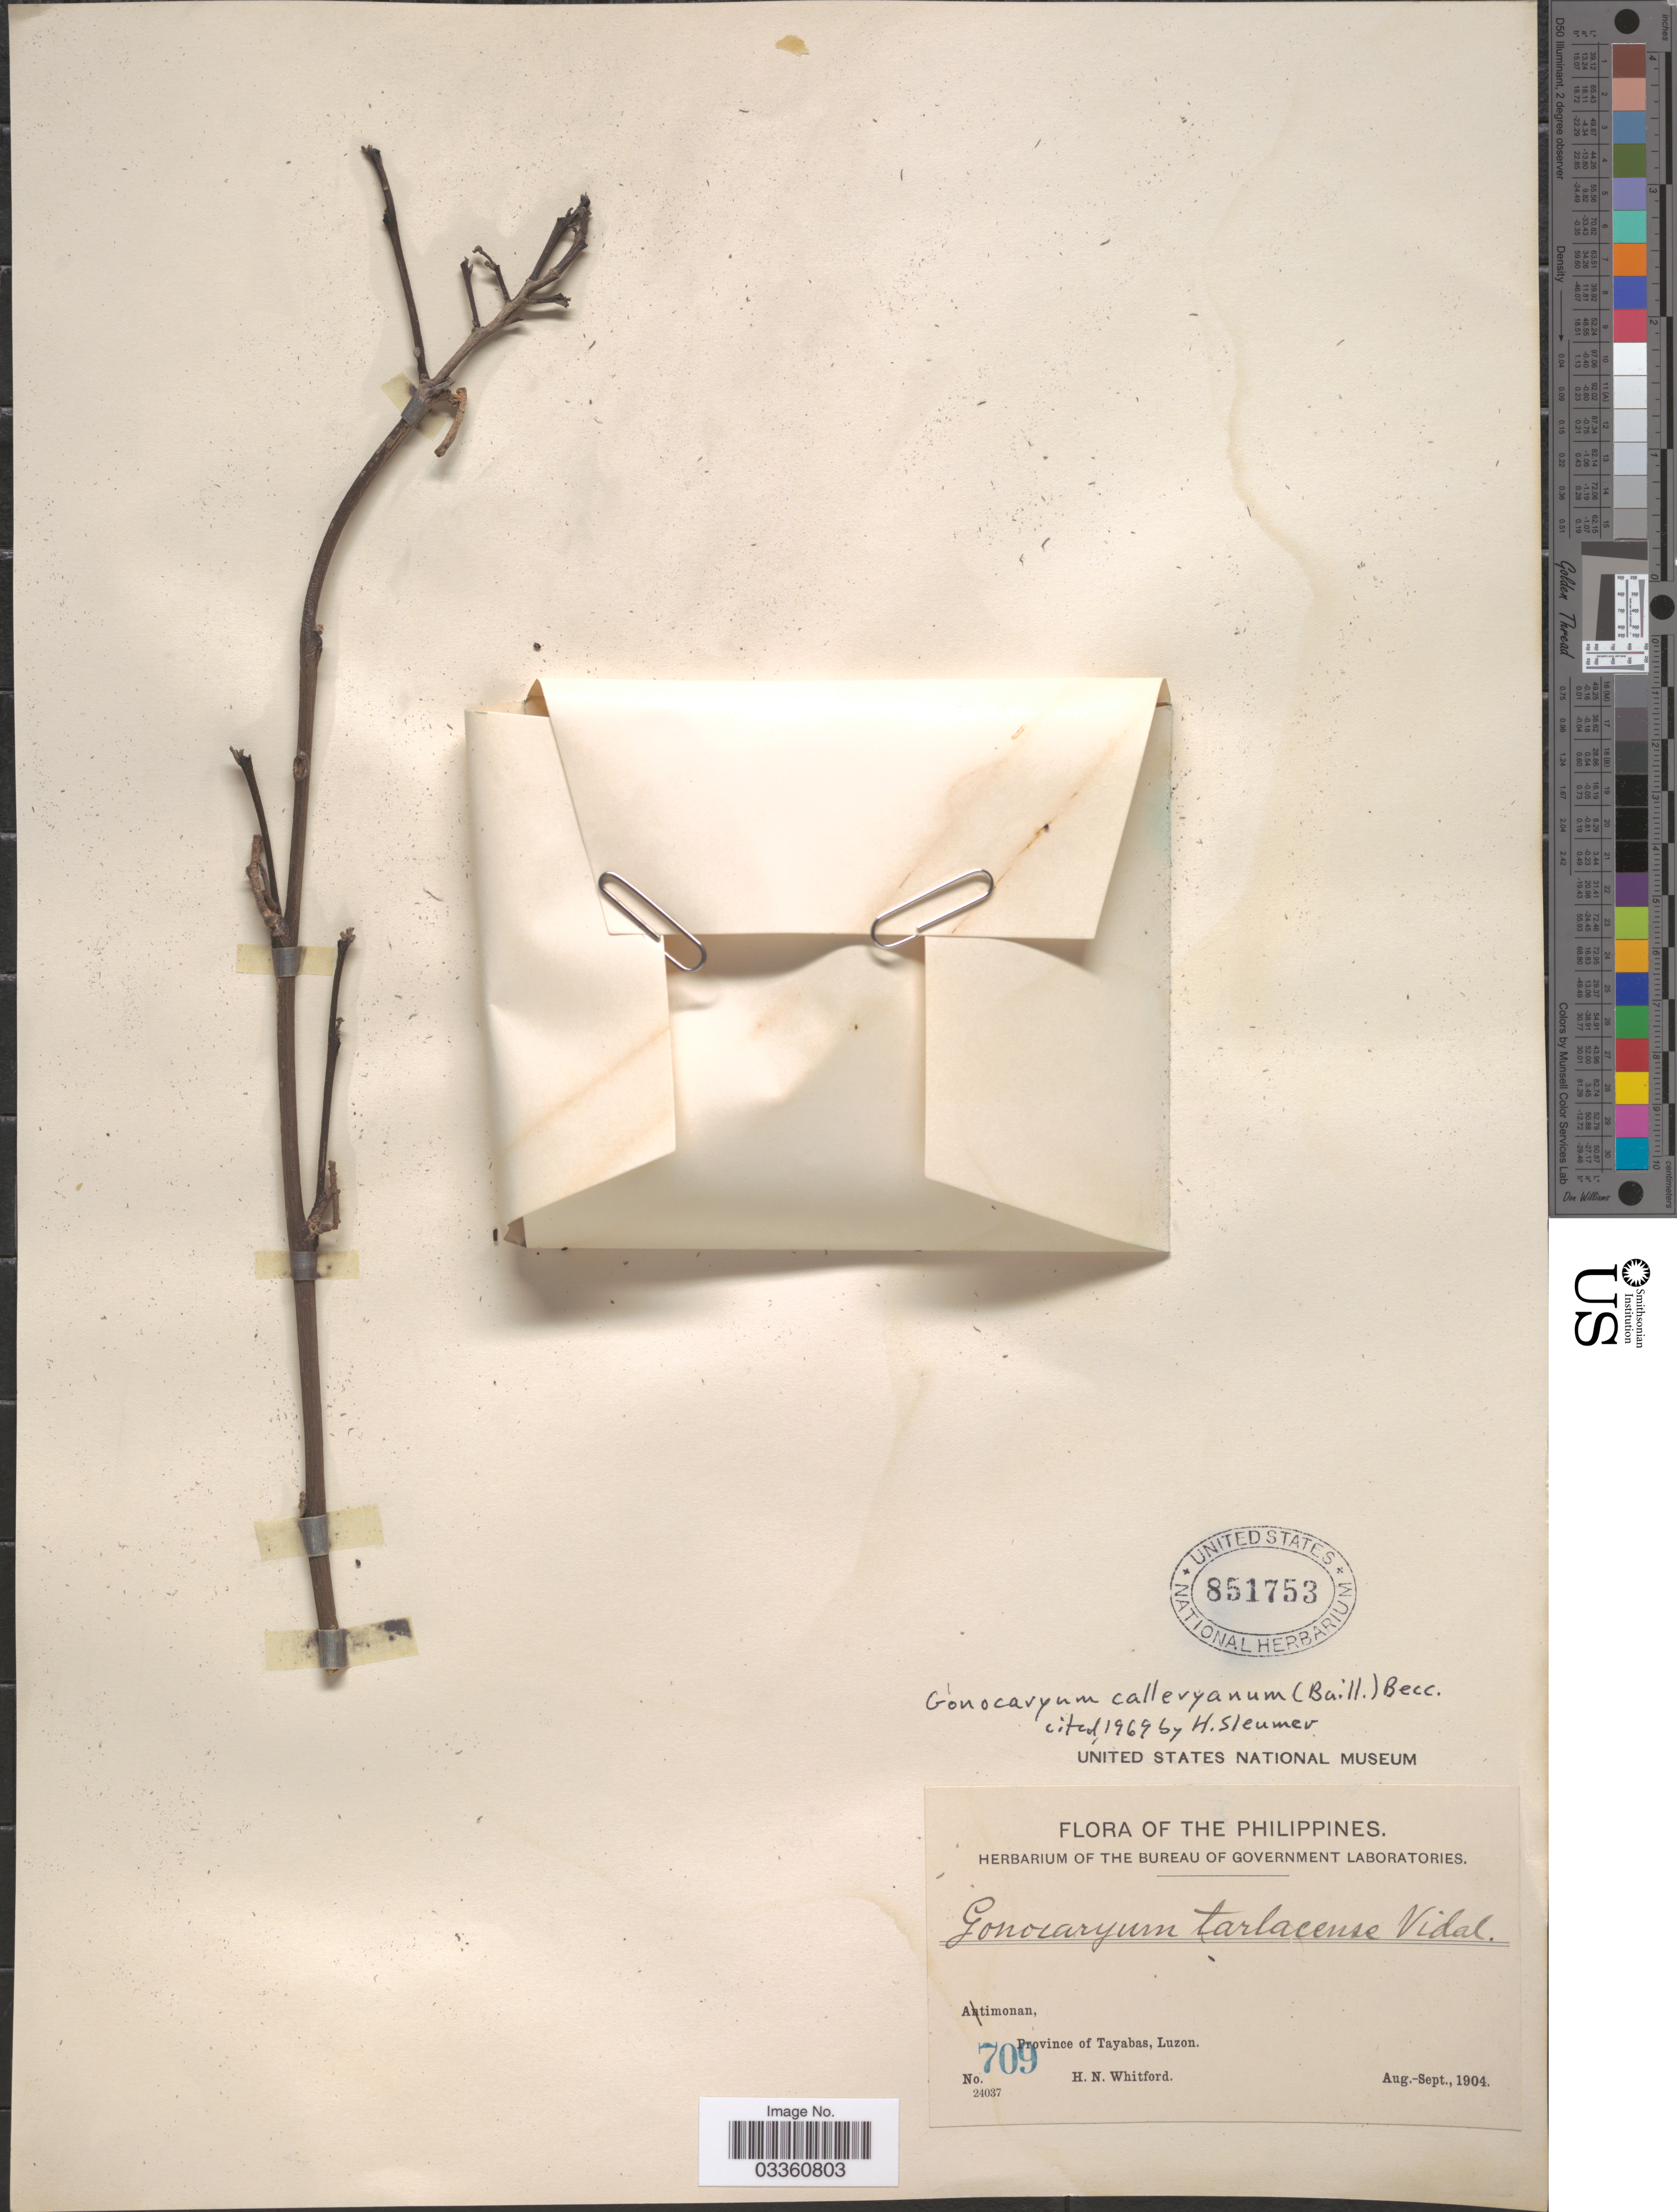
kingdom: Plantae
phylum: Tracheophyta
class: Magnoliopsida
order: Cardiopteridales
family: Cardiopteridaceae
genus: Gonocaryum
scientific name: Gonocaryum calleryanum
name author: (Baill.) Becc.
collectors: H. N. Whitford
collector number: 709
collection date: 1904-08/1904-09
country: Philippines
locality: Antimonan, Province of Tayabas, Luzon.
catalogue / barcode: US 851753